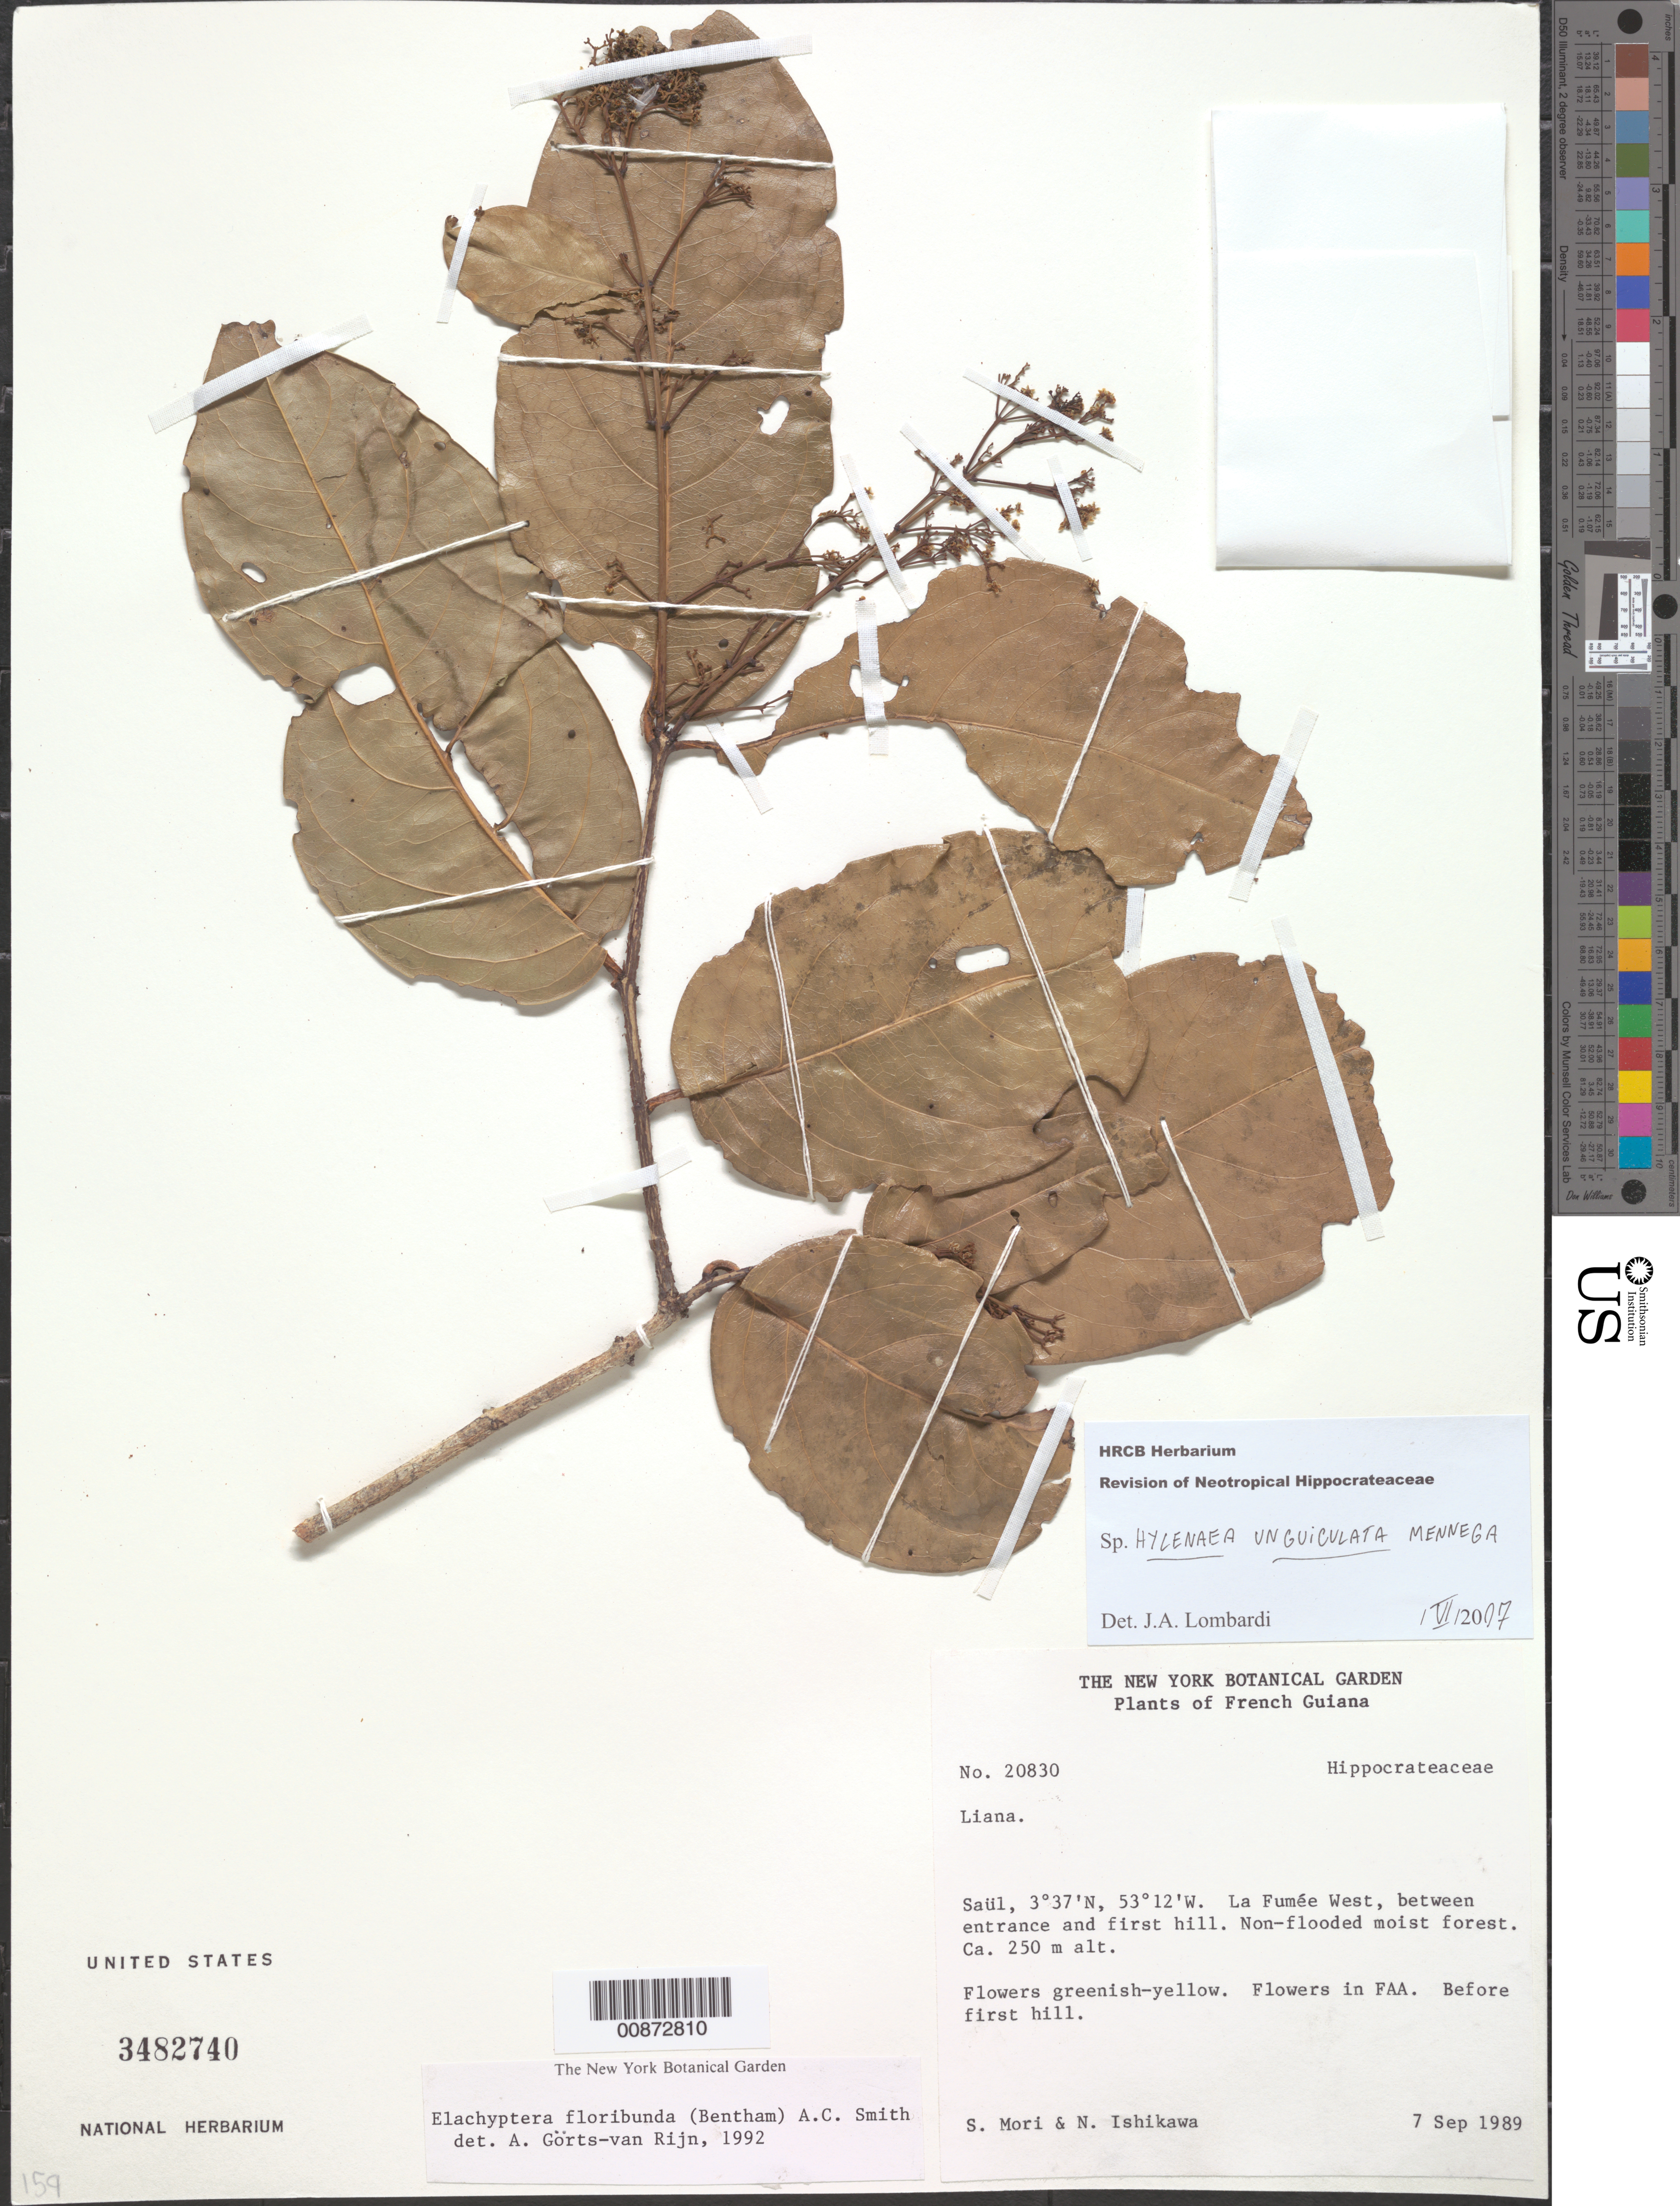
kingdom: Plantae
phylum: Tracheophyta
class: Magnoliopsida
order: Celastrales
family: Celastraceae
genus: Hylenaea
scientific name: Hylenaea unguiculata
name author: Mennega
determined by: Lombardi, Julio A.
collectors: S. Mori & N. Ishikawa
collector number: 20830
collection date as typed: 7-Sep-89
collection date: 1989-09-07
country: French Guiana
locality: Saül, La Fumée Oeste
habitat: Non-flooded moist forest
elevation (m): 250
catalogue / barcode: US 3482740